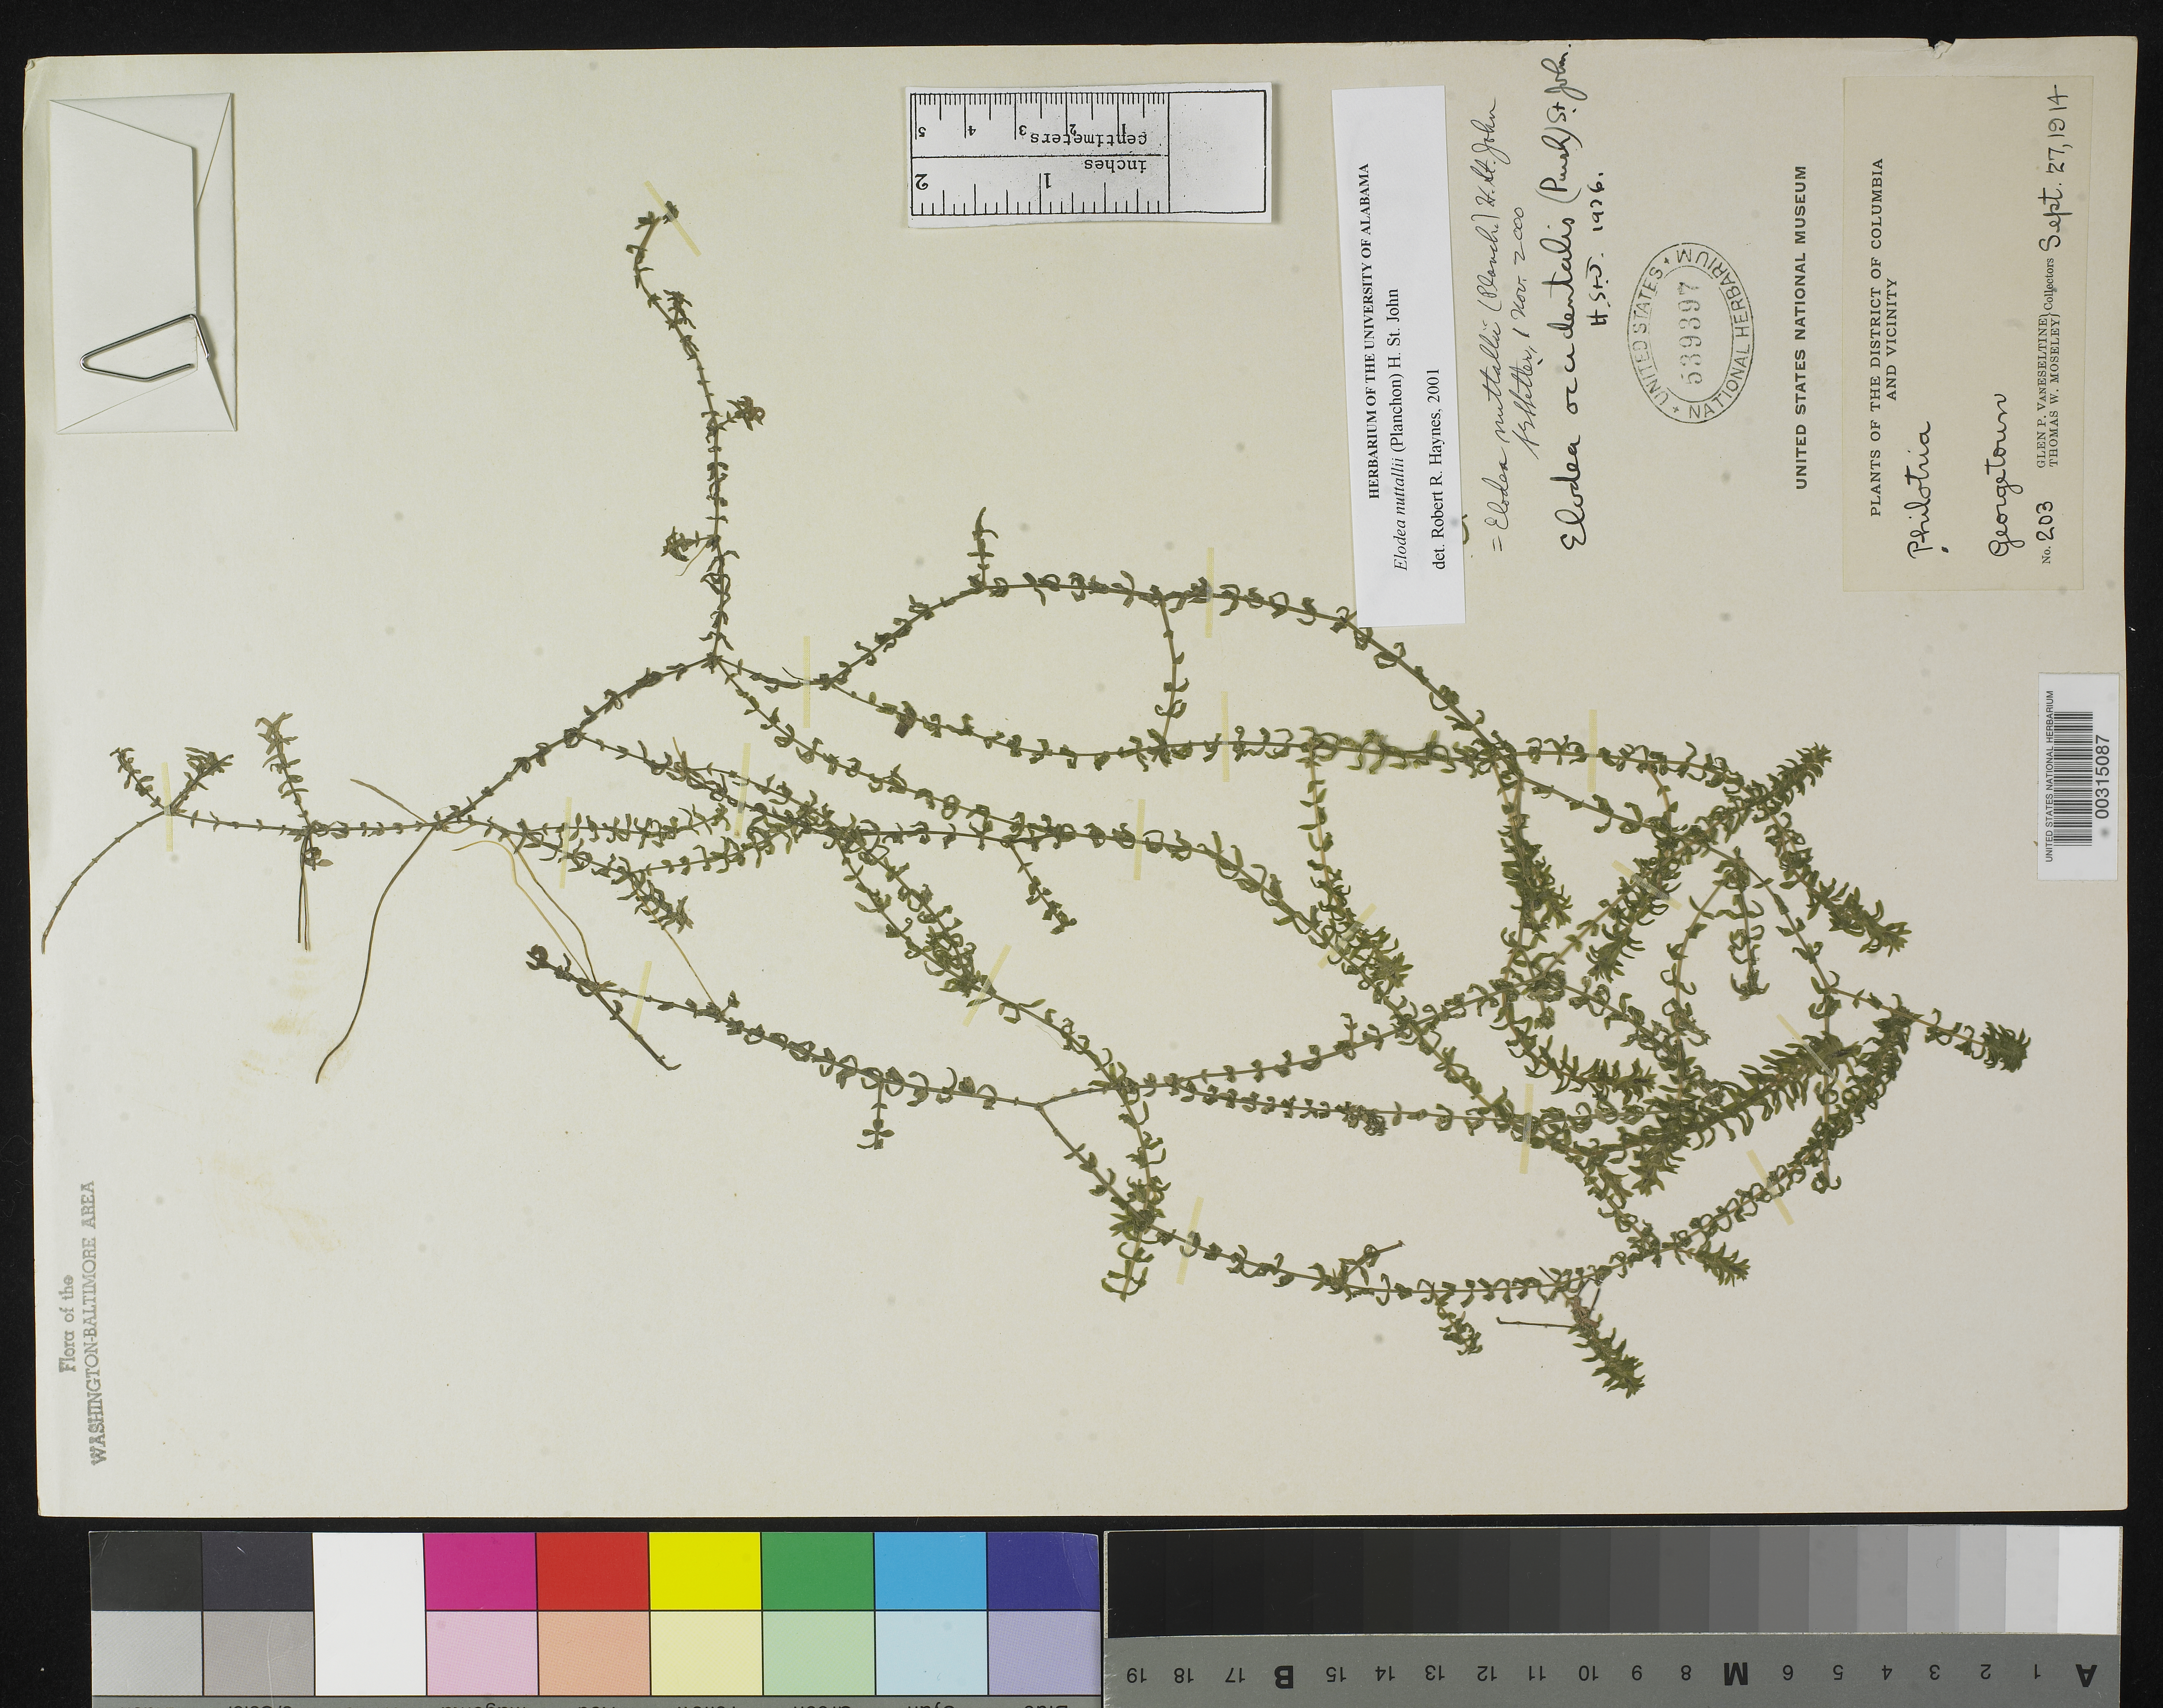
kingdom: Plantae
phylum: Tracheophyta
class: Liliopsida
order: Alismatales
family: Hydrocharitaceae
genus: Elodea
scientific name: Elodea nuttallii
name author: (Planch.) H. St. John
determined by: Haynes, R. R.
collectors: G. P. Van Eseltine & T. Moseley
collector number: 203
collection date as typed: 27 Sep 1914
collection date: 1914-09-27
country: United States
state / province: District of Columbia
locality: Georgetown C. and O. Canal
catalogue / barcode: US 539397